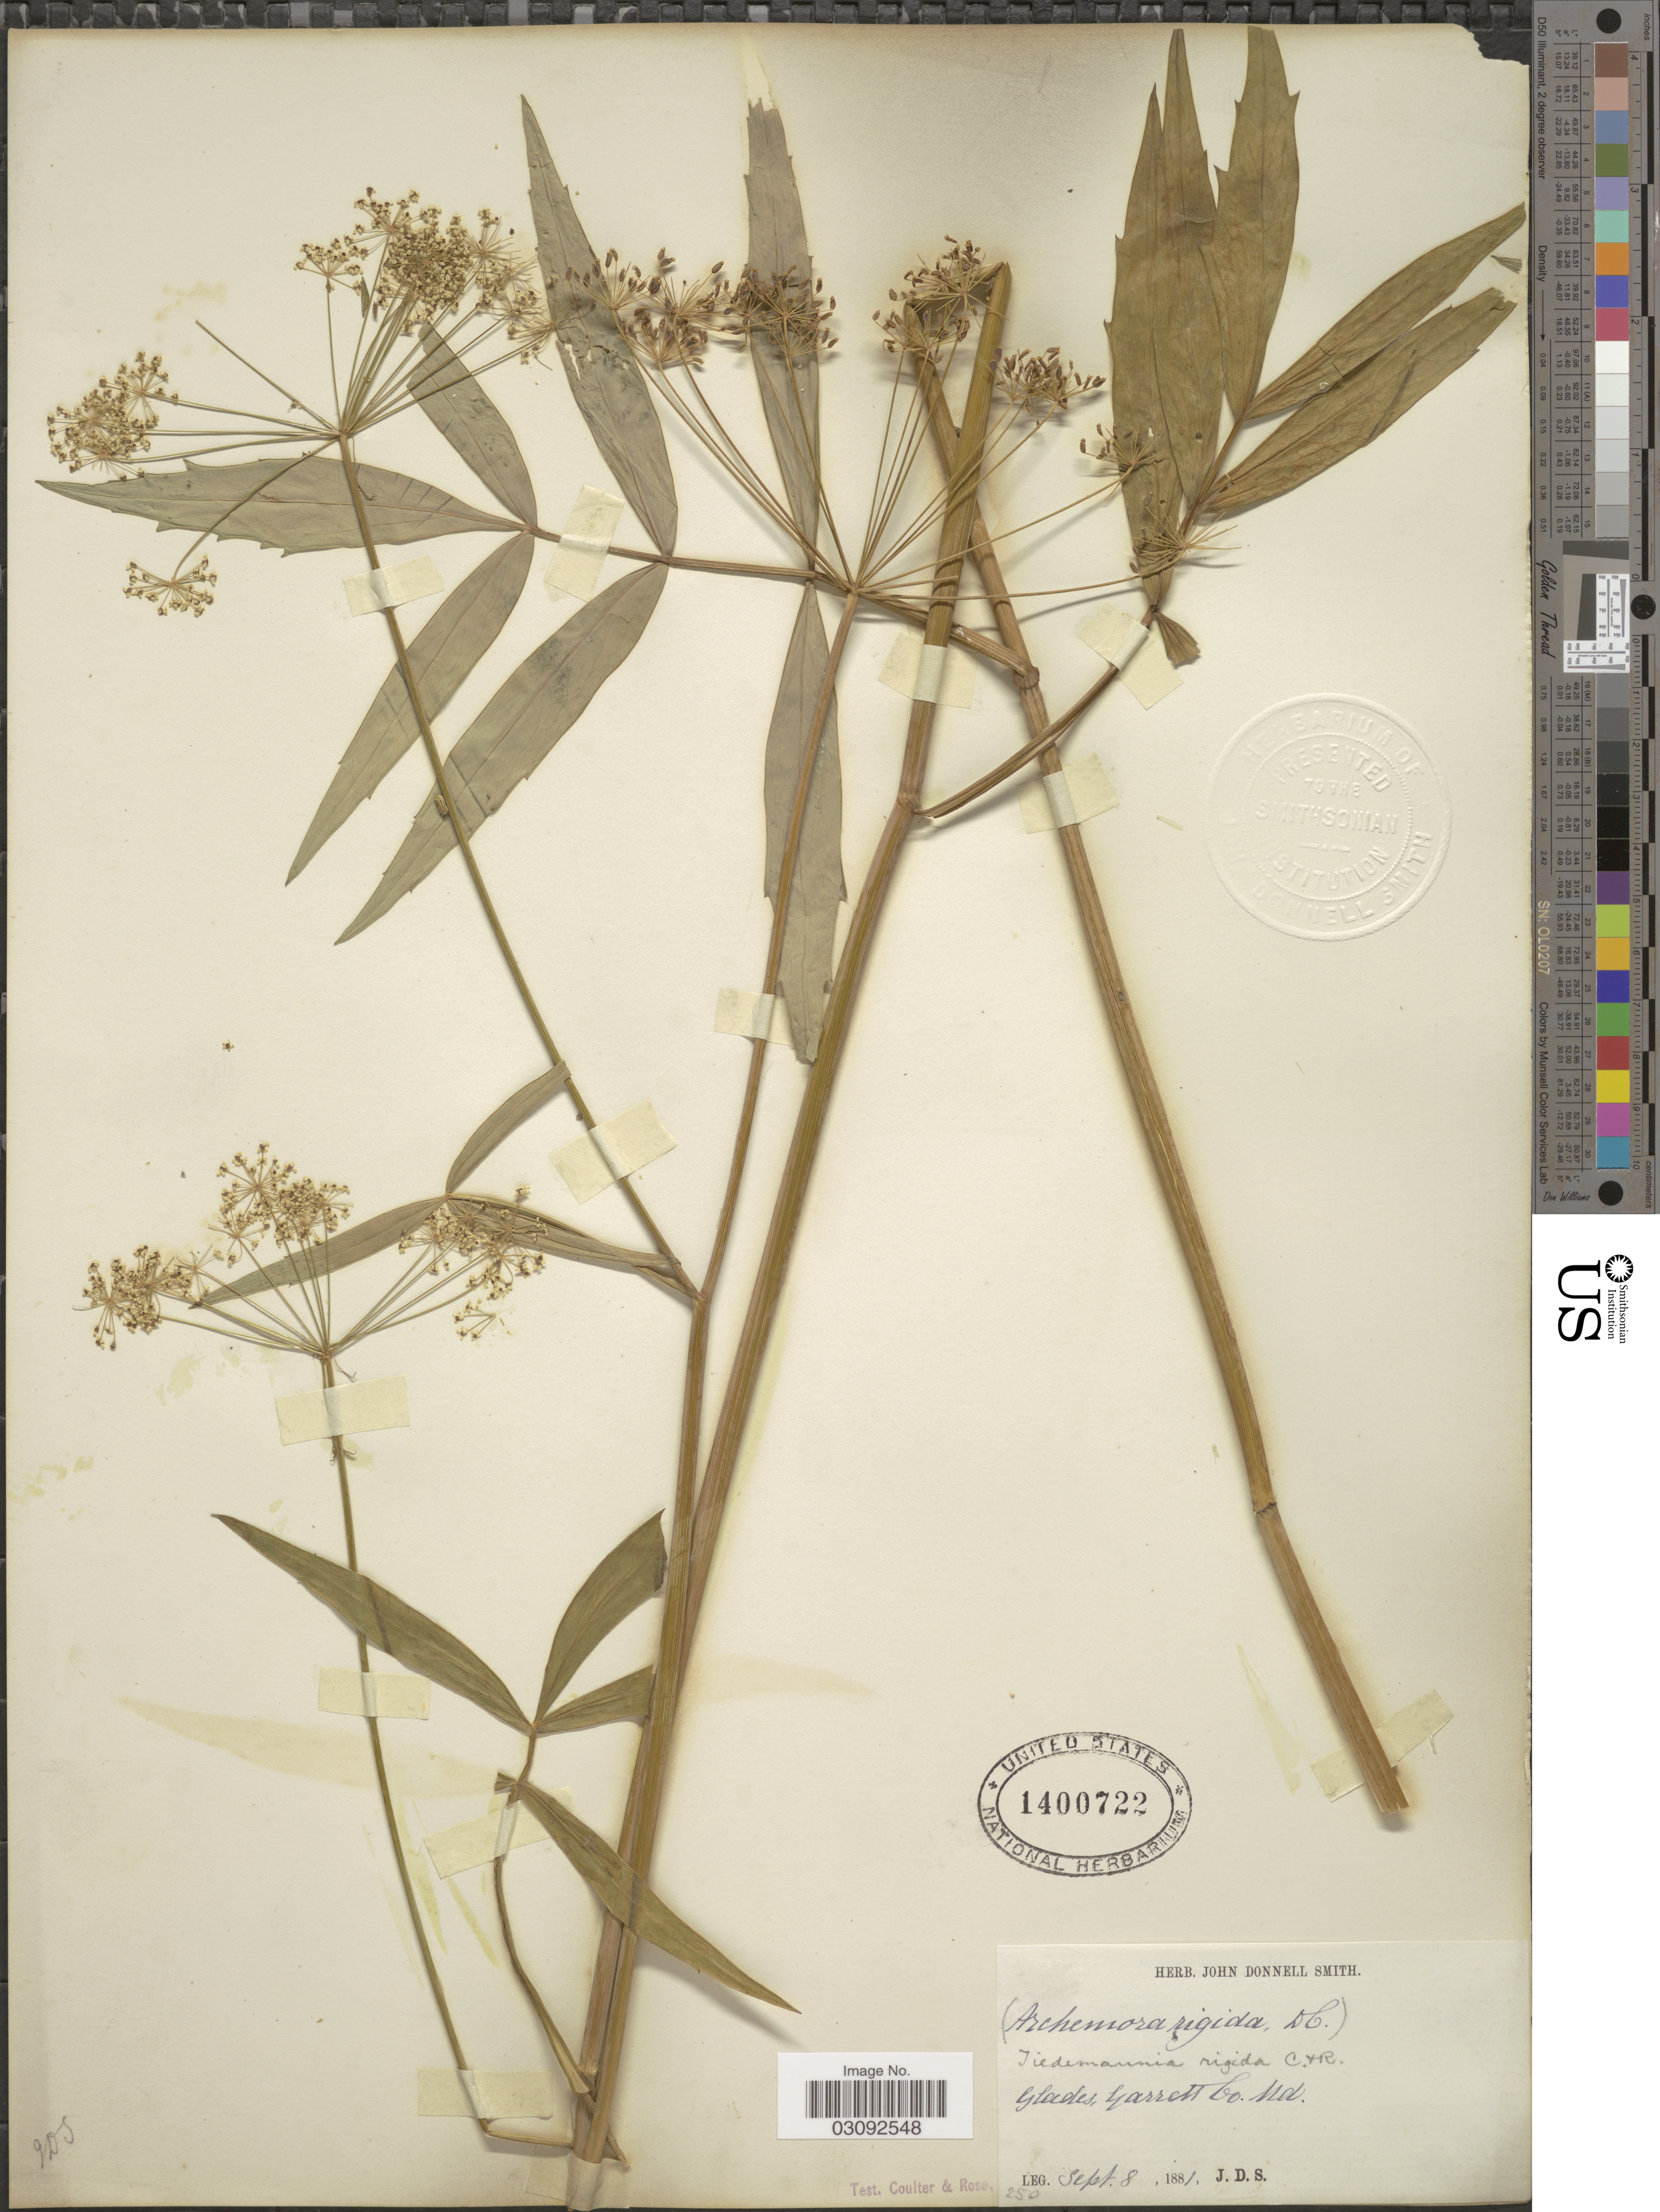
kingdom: Plantae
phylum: Tracheophyta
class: Magnoliopsida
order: Apiales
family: Apiaceae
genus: Oxypolis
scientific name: Oxypolis rigidior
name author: (L.) Raf.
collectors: J. Donnell Smith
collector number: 250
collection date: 1881-09-08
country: United States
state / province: Maryland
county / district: Garrett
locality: Glades, Garrett Co.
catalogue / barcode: US 1400722